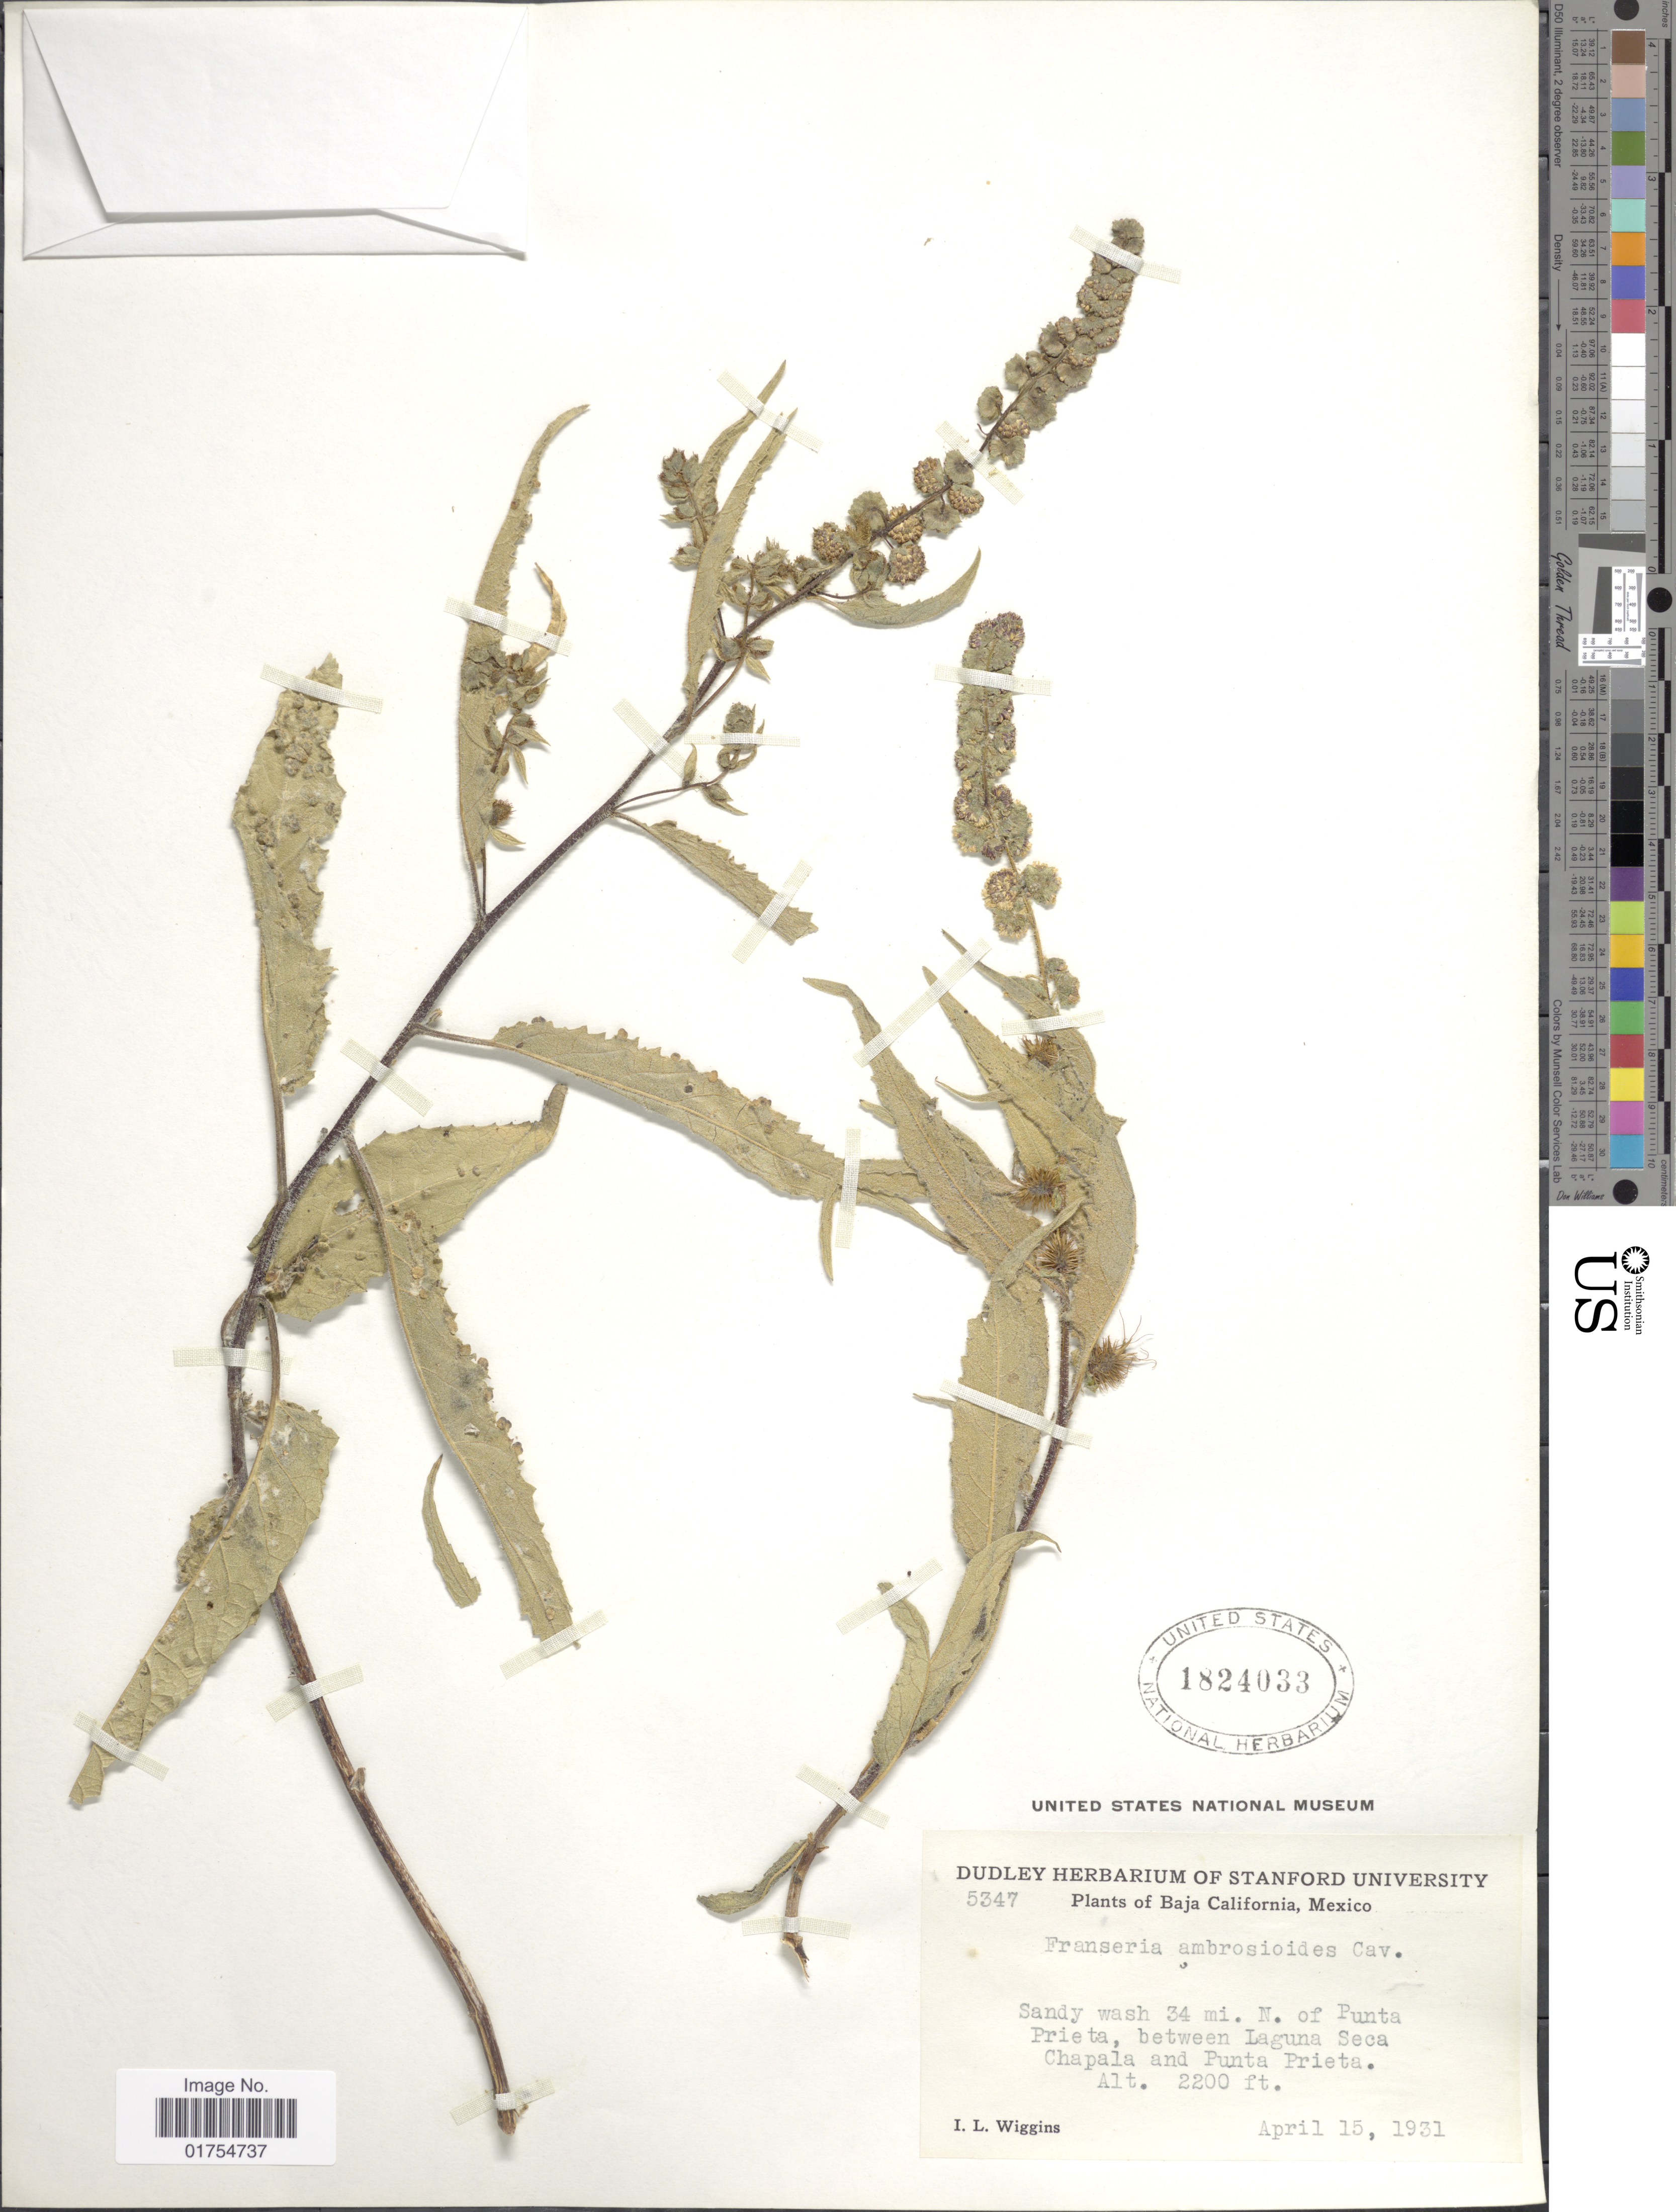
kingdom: Plantae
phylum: Tracheophyta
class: Magnoliopsida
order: Asterales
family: Asteraceae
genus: Franseria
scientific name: Franseria ambrosioides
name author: Cav.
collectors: I. L. Wiggins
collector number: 5347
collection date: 1931-04-15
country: Mexico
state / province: Baja California Norte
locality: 34 mi N of Punta Prieta, between Laguna Seca Chapala and Punta Prieta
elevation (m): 671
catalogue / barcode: US 1824033